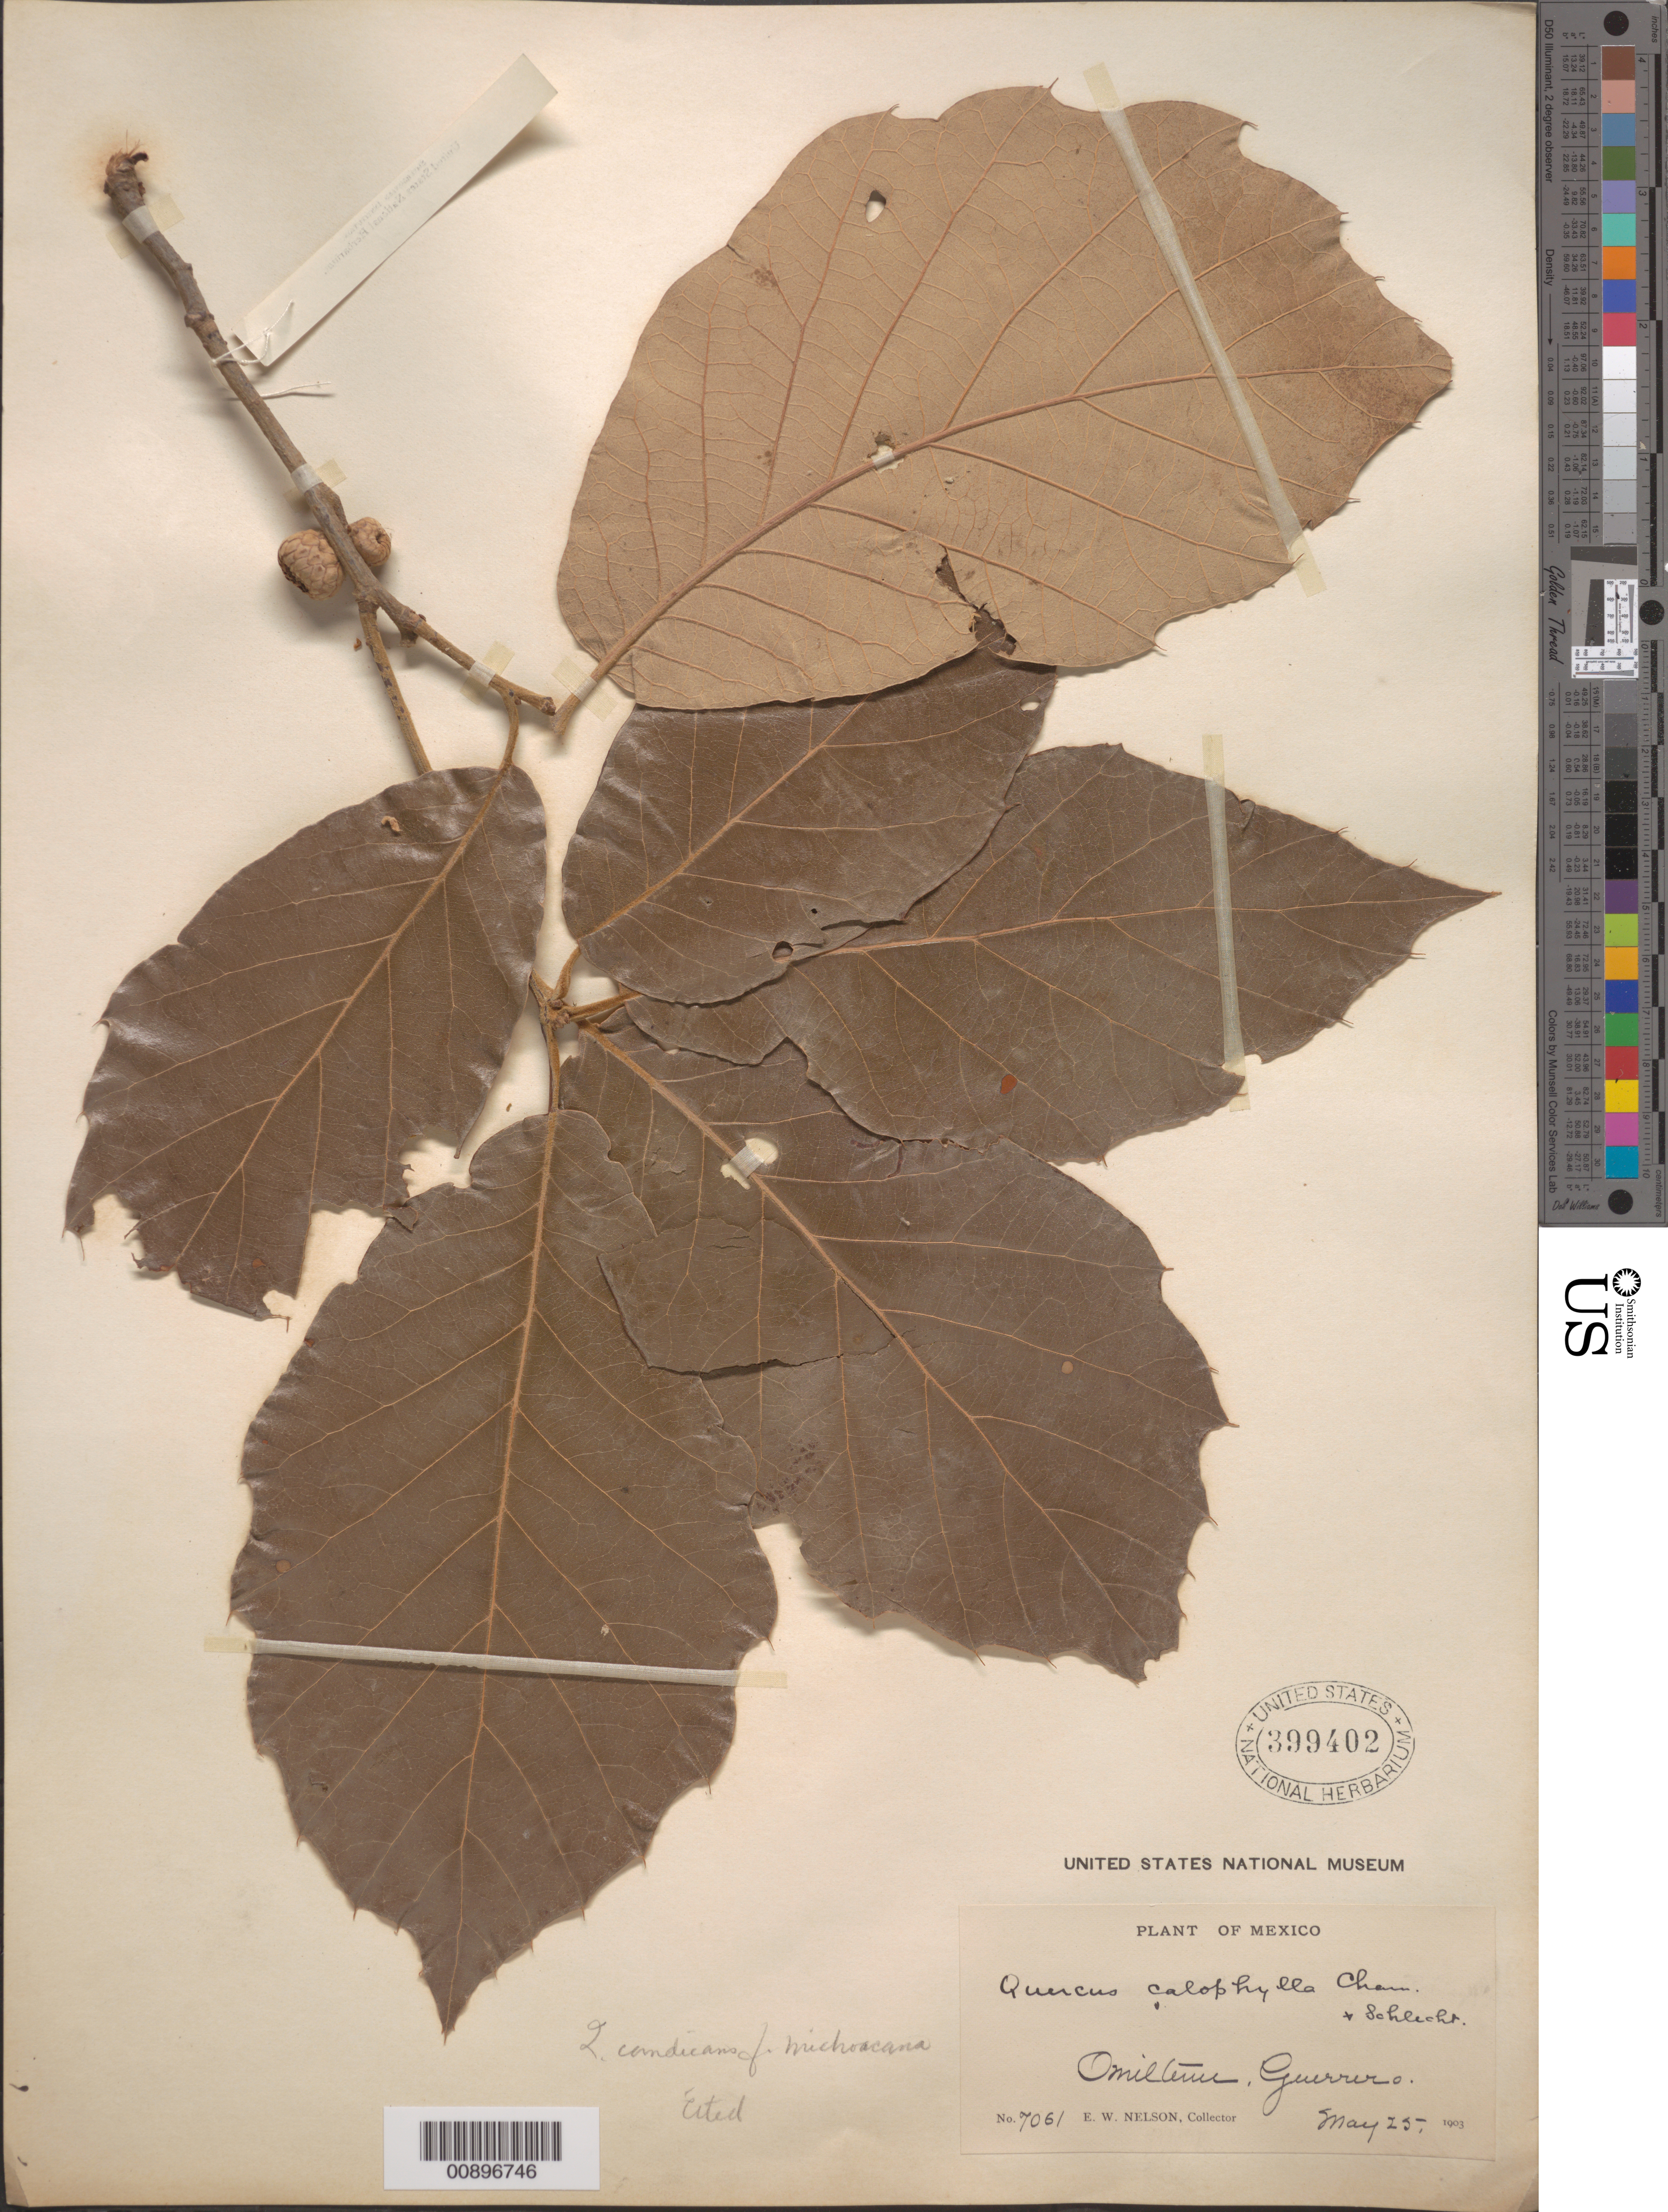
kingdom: Plantae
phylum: Tracheophyta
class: Magnoliopsida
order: Fagales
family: Fagaceae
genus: Quercus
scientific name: Quercus candicans f. michoacana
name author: Trel.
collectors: E. W. Nelson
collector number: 7061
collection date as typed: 25 May 1903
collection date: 1903-05-25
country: Mexico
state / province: Guerrero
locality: Omilteme, Guerrero.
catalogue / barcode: US 399402